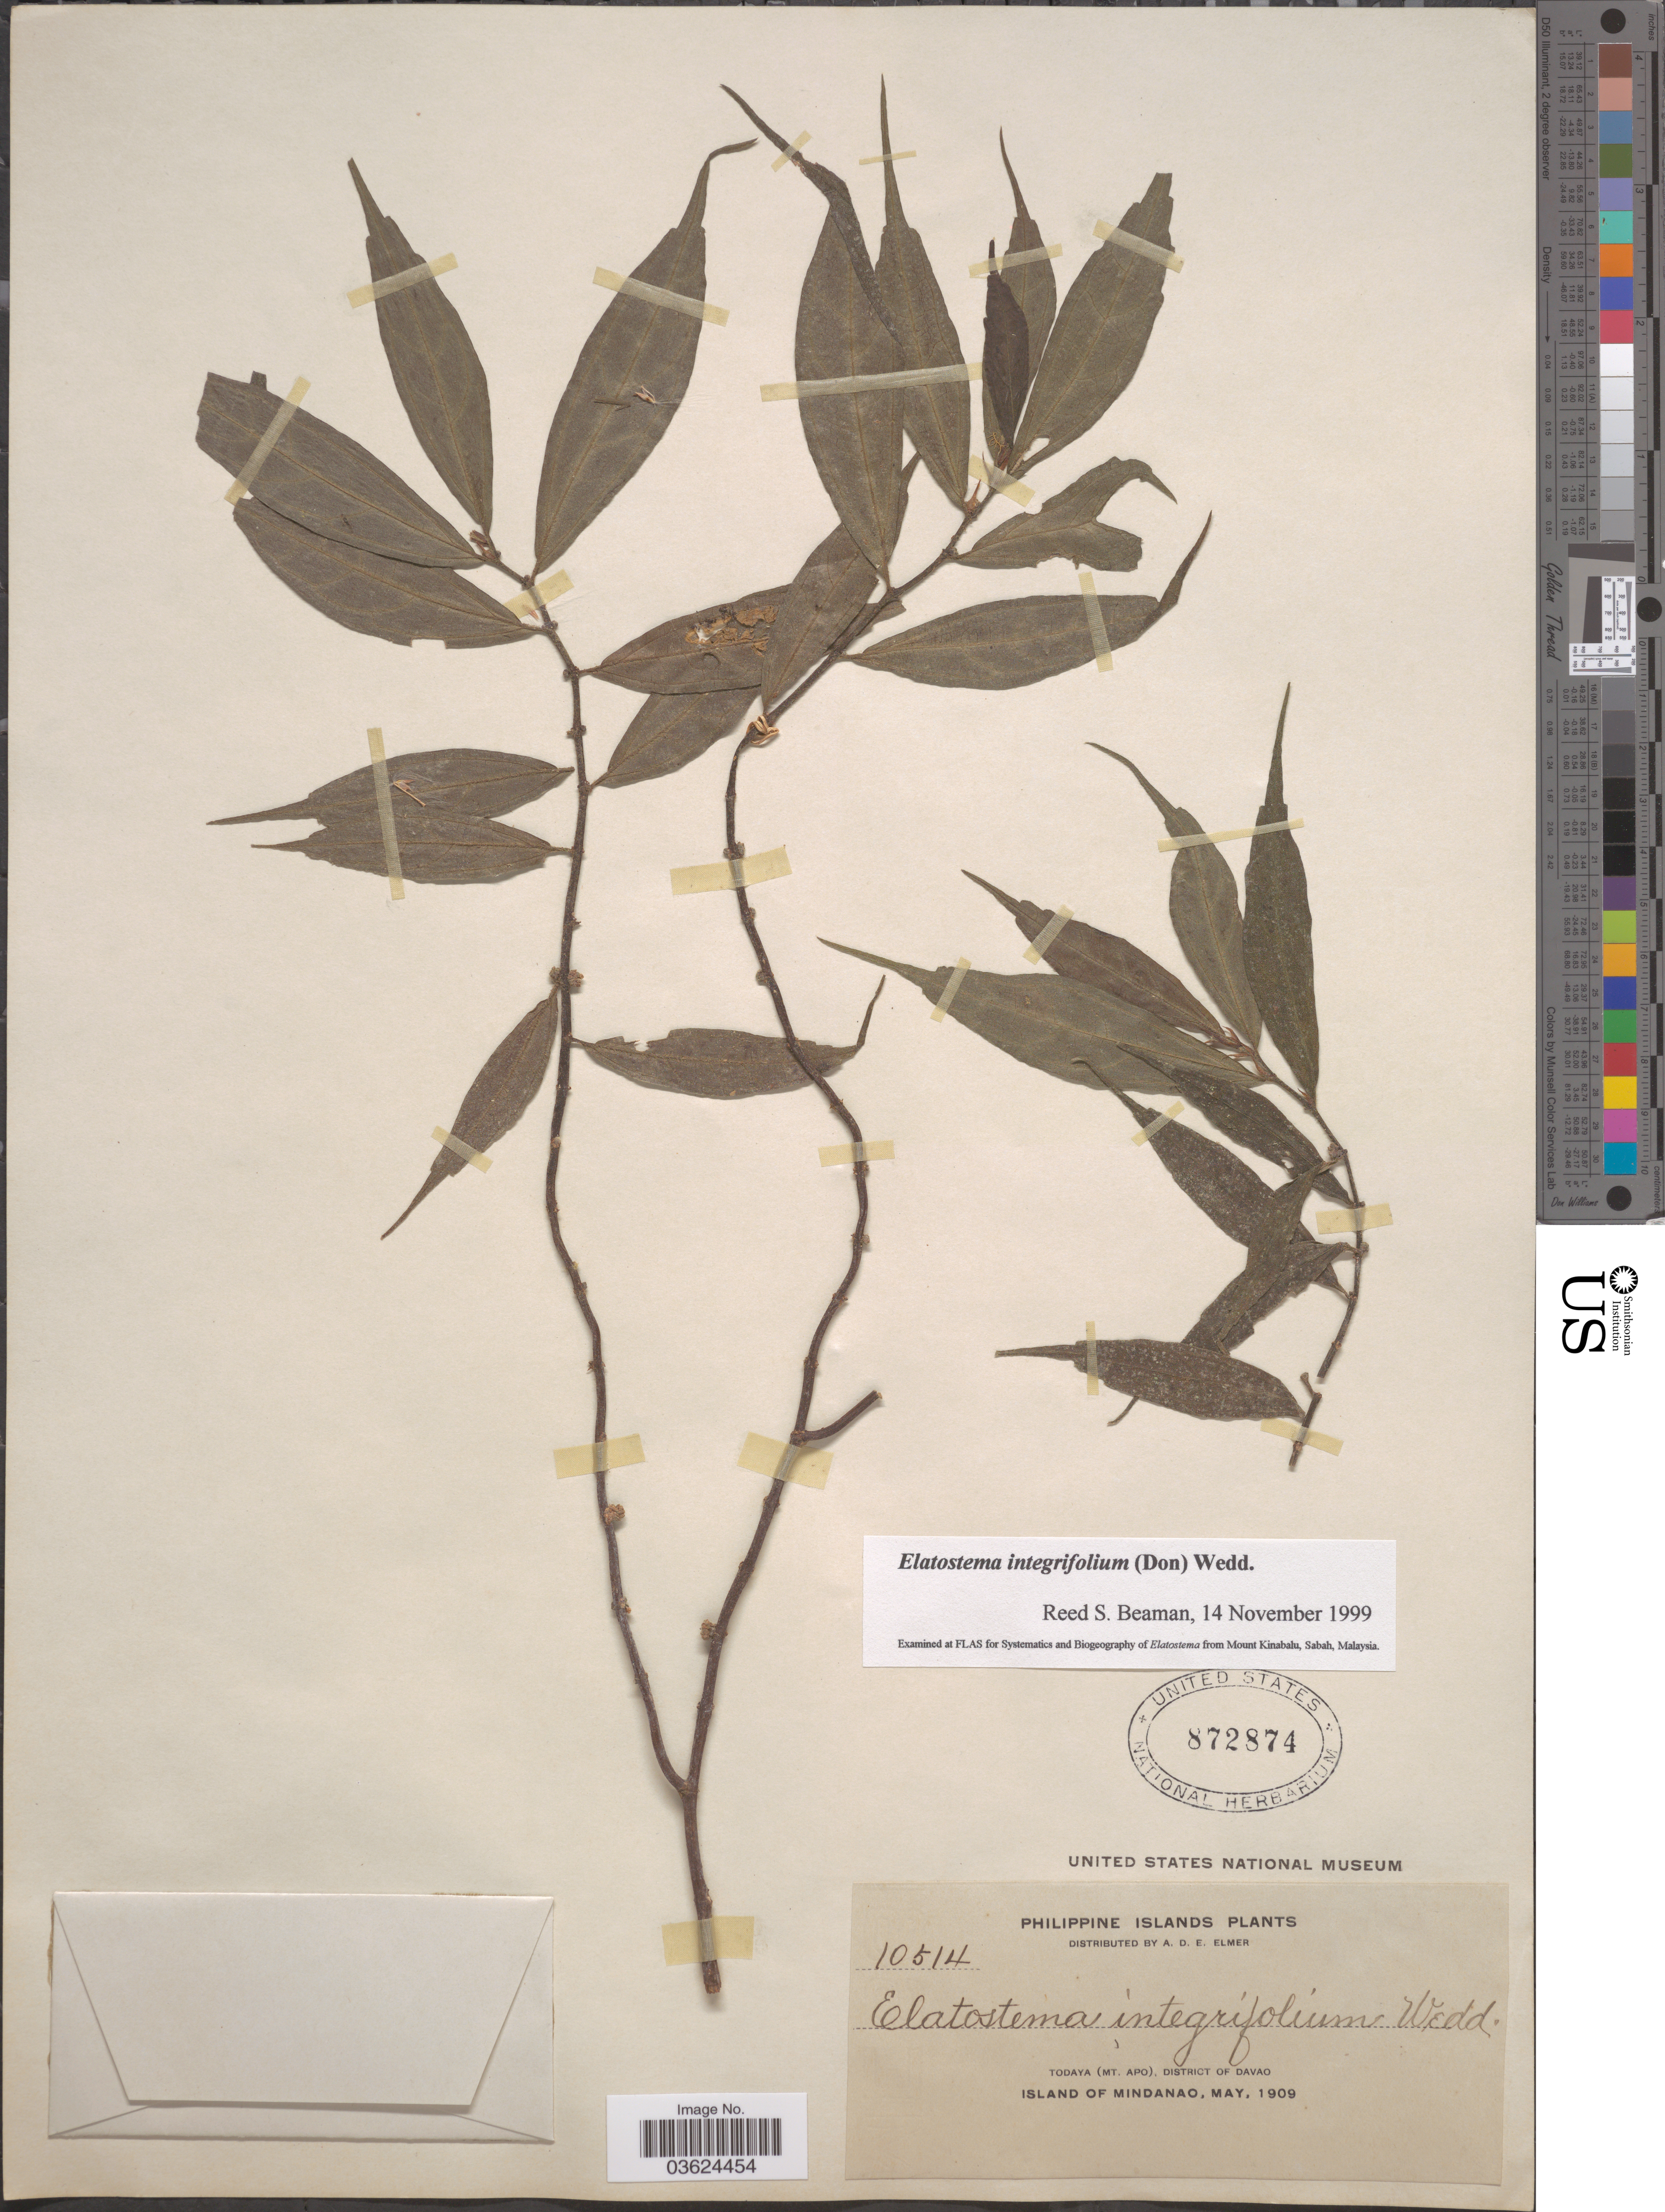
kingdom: Plantae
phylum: Tracheophyta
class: Magnoliopsida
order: Rosales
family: Urticaceae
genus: Elatostema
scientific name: Elatostema integrifolium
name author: (D. Don) Wedd.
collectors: A. D. E. Elmer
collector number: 10514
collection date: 1909-05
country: Philippines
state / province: Davao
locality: Philippine Islands. Todaya (Mt. Apo), District of Davao, Island of Mindanao.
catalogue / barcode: US 872874